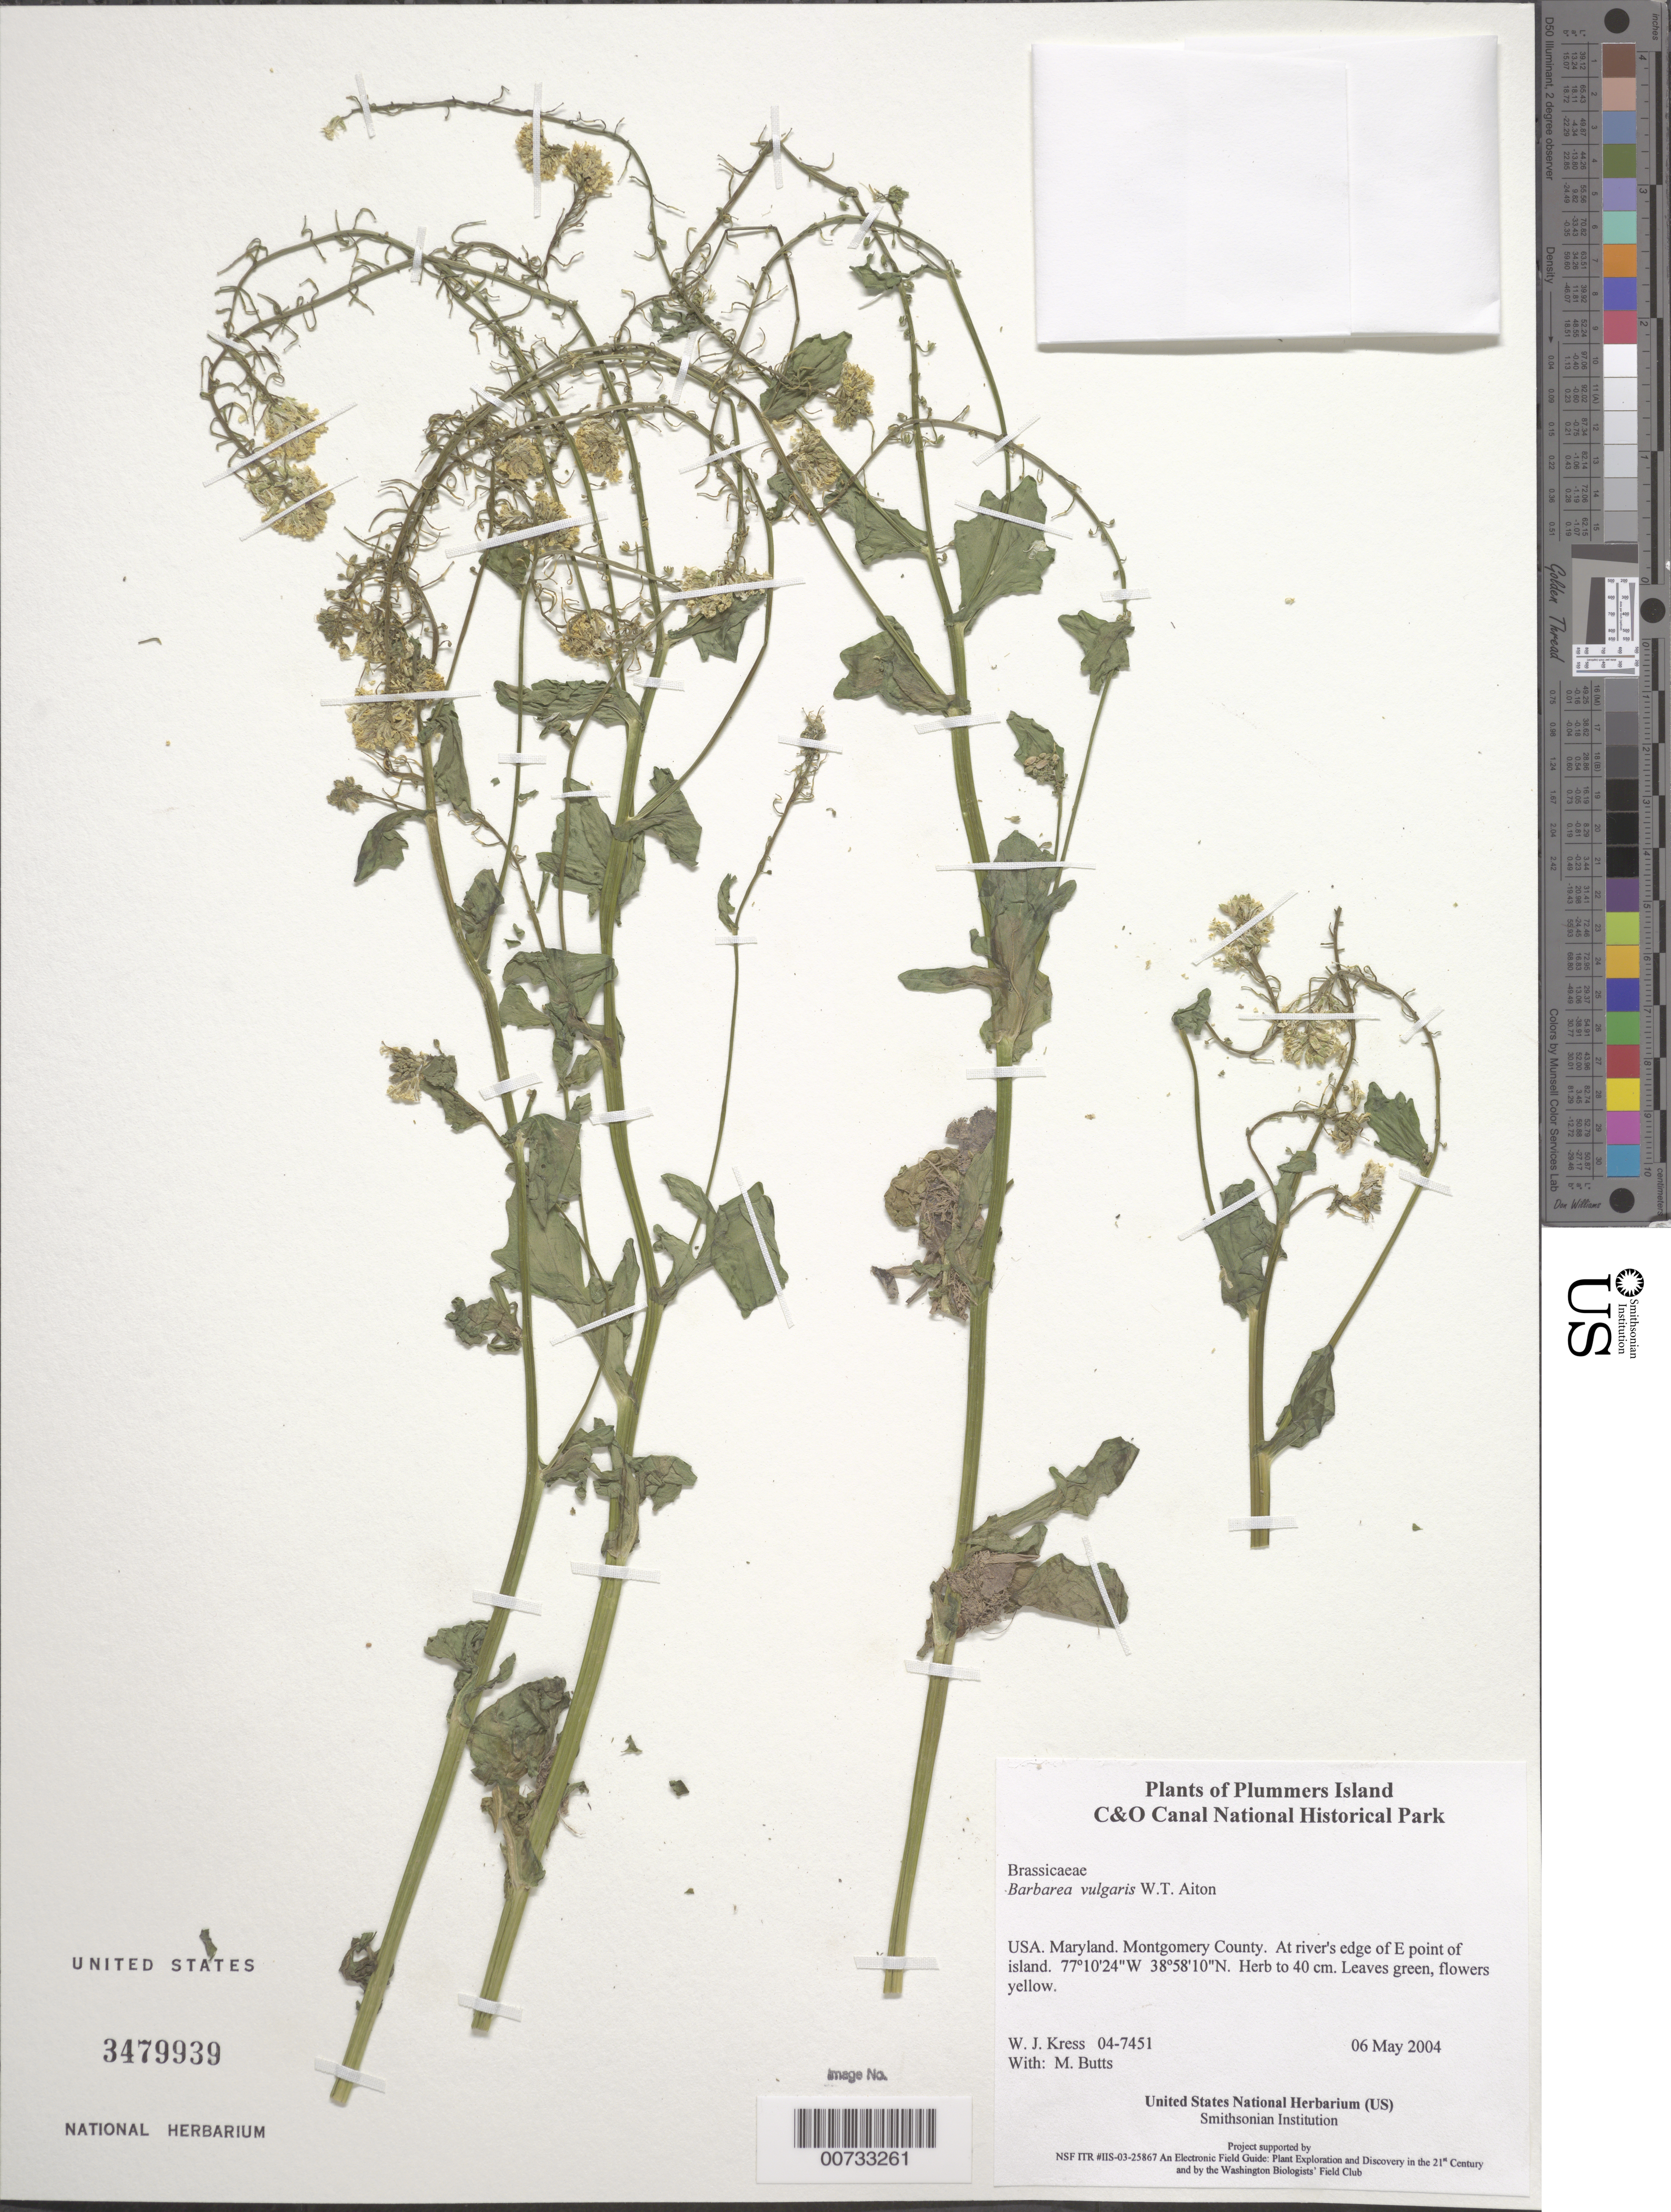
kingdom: Plantae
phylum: Tracheophyta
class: Magnoliopsida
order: Brassicales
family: Brassicaceae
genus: Barbarea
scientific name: Barbarea vulgaris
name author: W.T. Aiton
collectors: W. J. Kress & M. B. Butts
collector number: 04-7451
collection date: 2004-05-06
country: United States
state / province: Maryland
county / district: Montgomery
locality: Chesapeake and Ohio Canal National Historical Park, Plummers Island, at river's edge of E point of island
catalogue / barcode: US 3479939